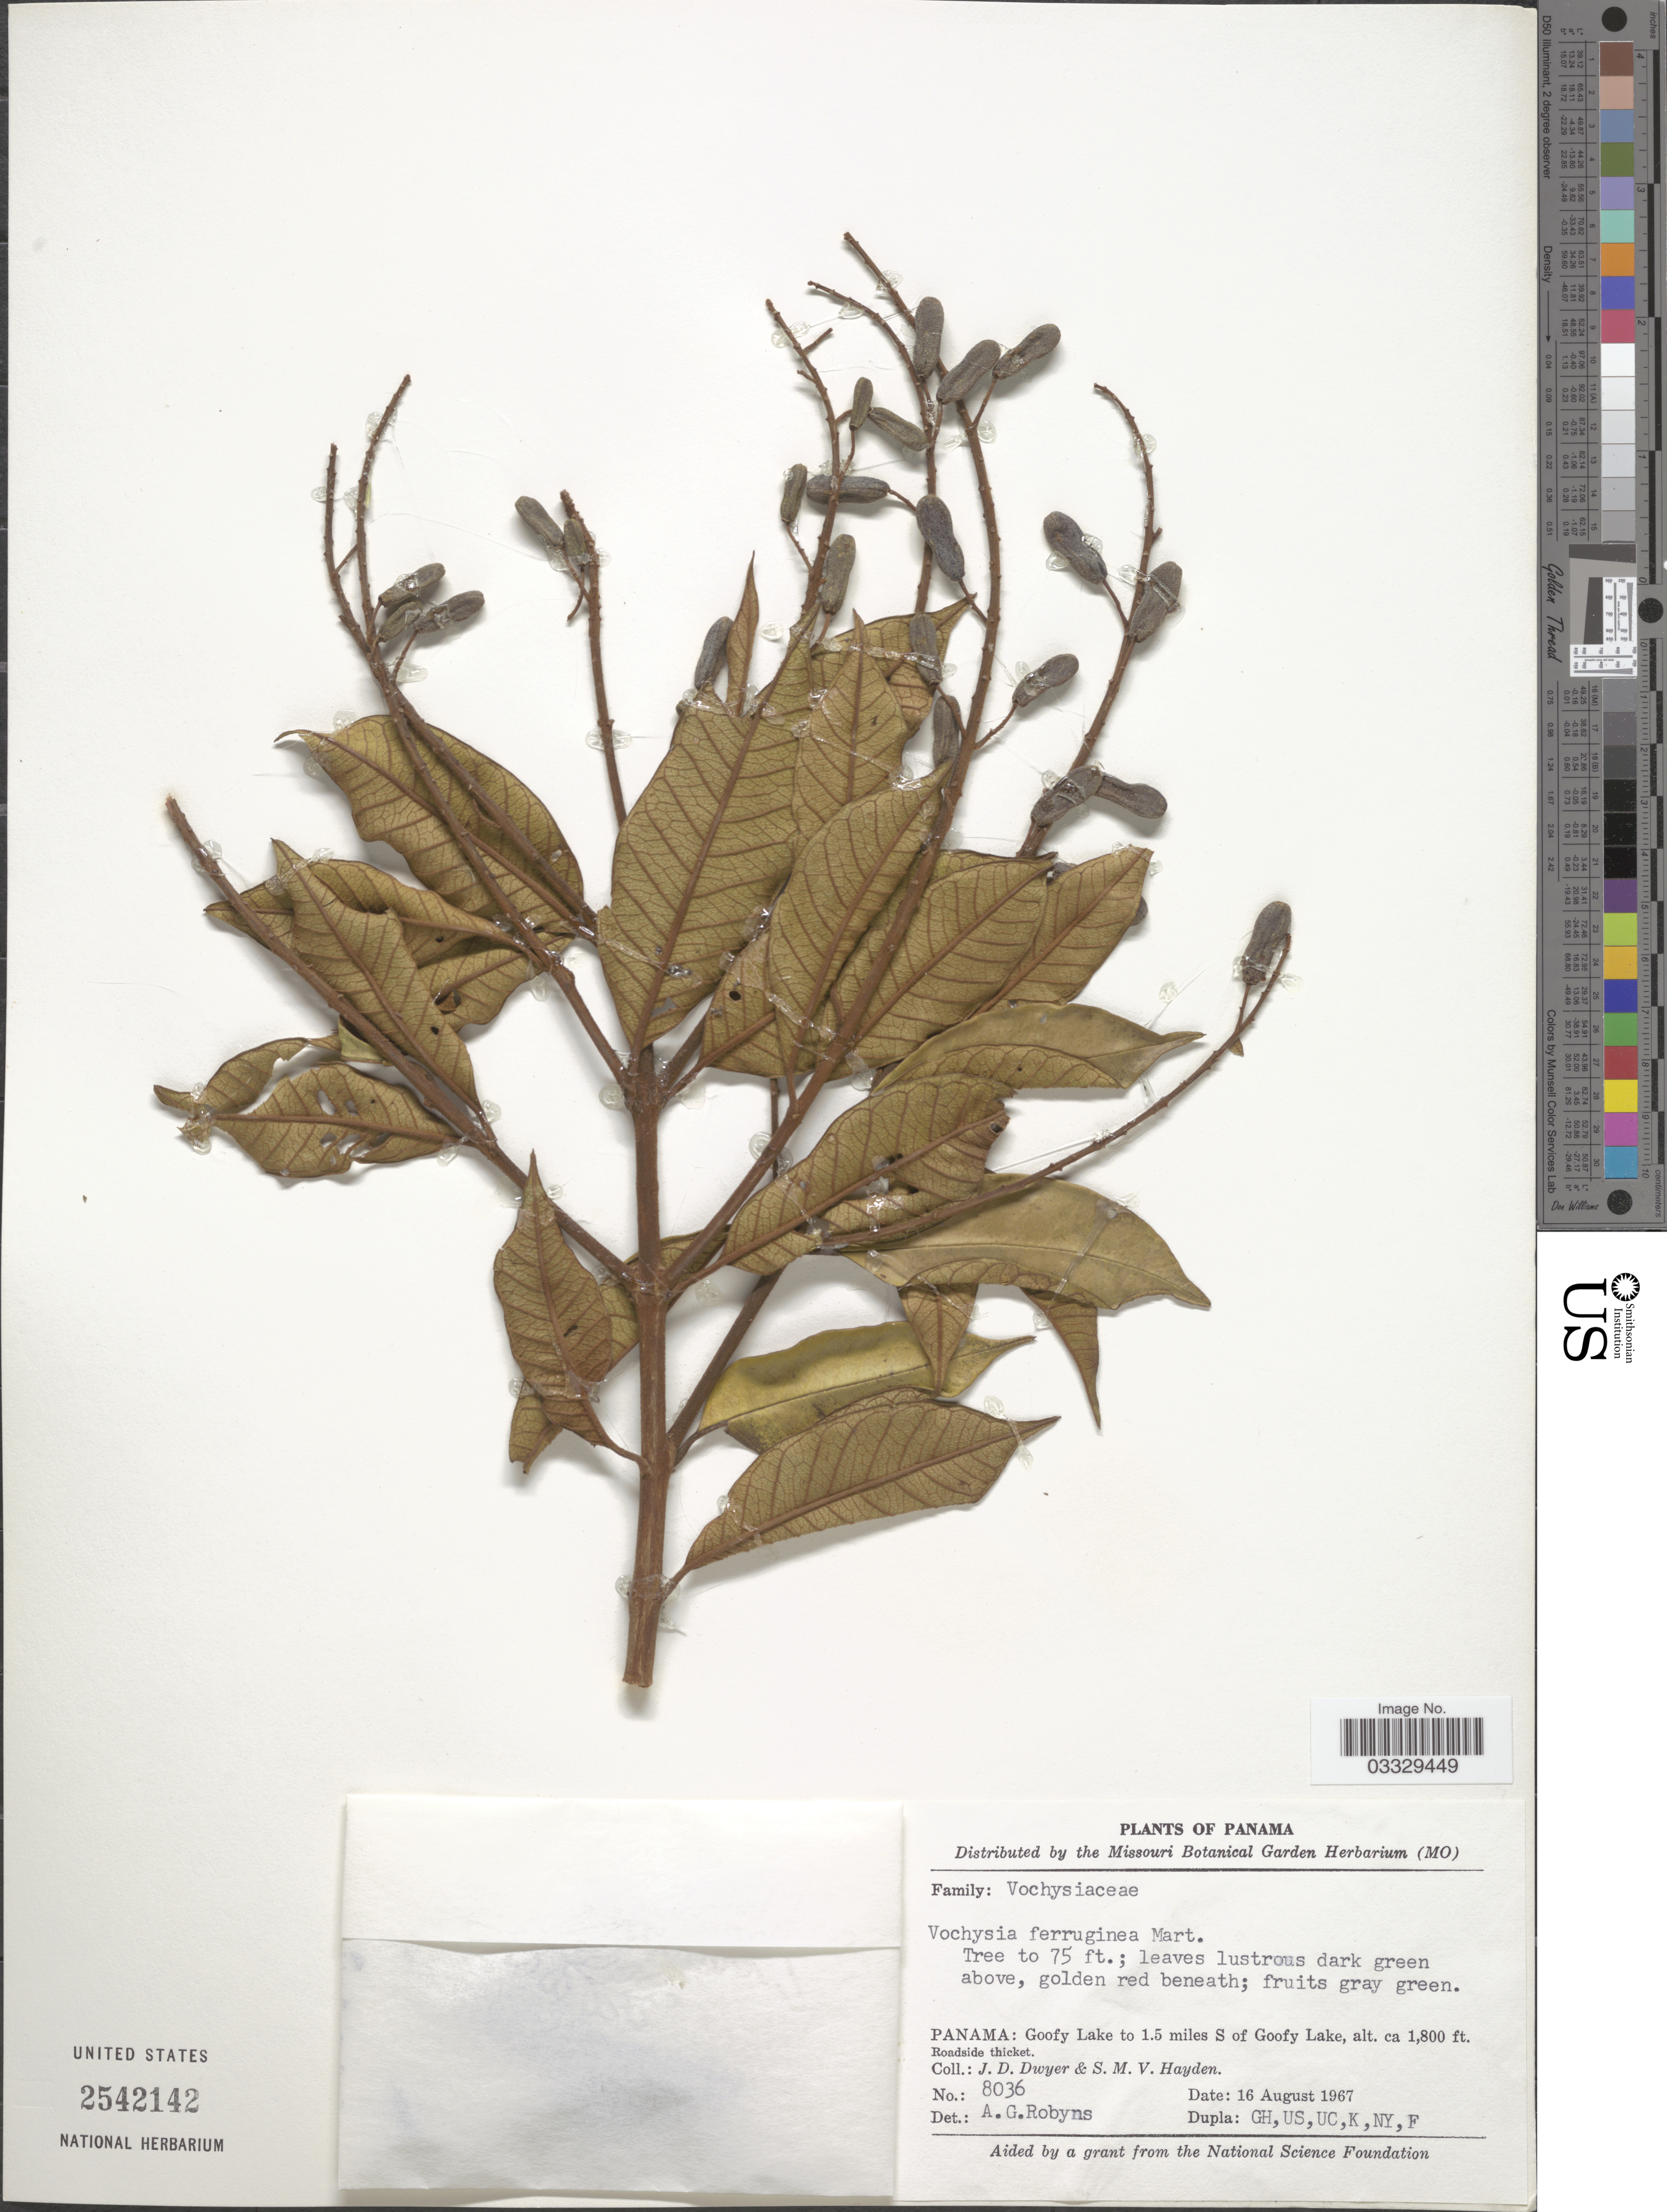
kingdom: Plantae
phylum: Tracheophyta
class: Magnoliopsida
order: Myrtales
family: Vochysiaceae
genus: Vochysia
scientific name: Vochysia ferruginea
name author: Mart.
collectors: J. D. Dwyer & S. M. Hayden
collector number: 8036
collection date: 1967-08-16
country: Panama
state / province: Panamá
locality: Goofy Lake to 1.5 miles S of Goofy Lake.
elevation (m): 549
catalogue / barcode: US 2542142